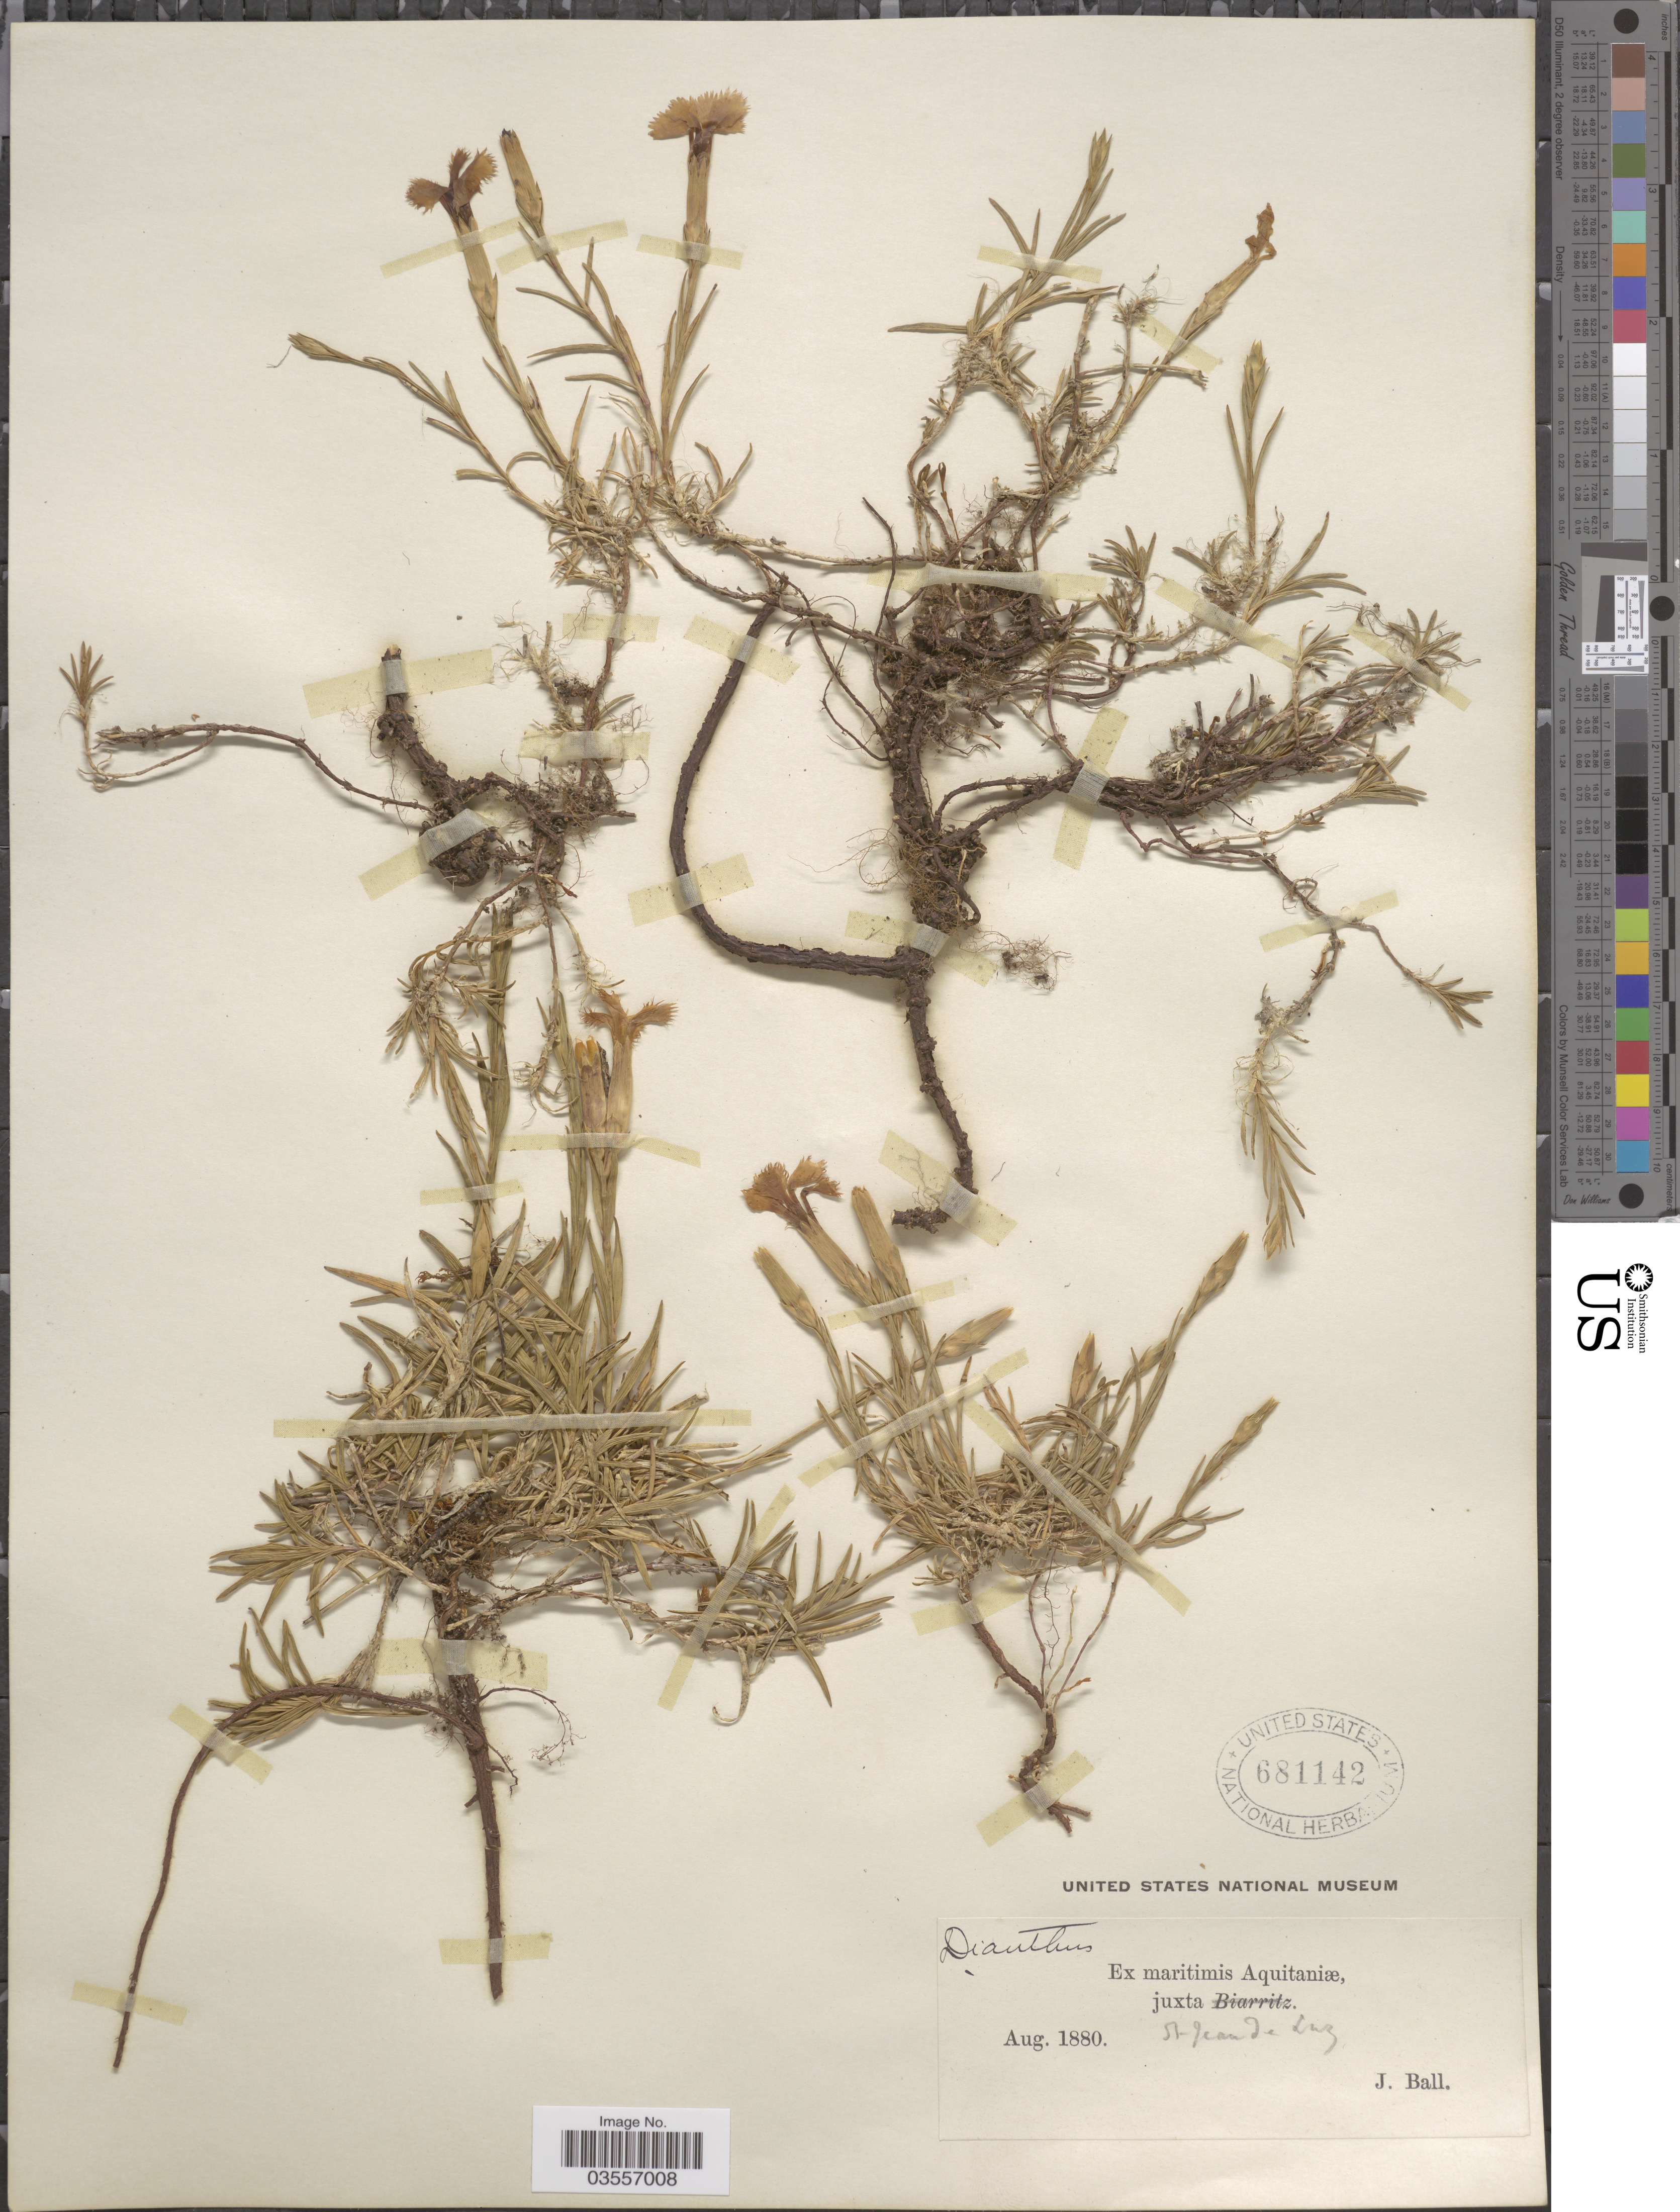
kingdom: Plantae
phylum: Tracheophyta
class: Magnoliopsida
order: Caryophyllales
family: Caryophyllaceae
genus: Dianthus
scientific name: Dianthus sp.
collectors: J. Ball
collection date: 1880-08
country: France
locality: Ex maritimis Aquitaniæ, juxta St Jean de Luz.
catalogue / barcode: US 681142